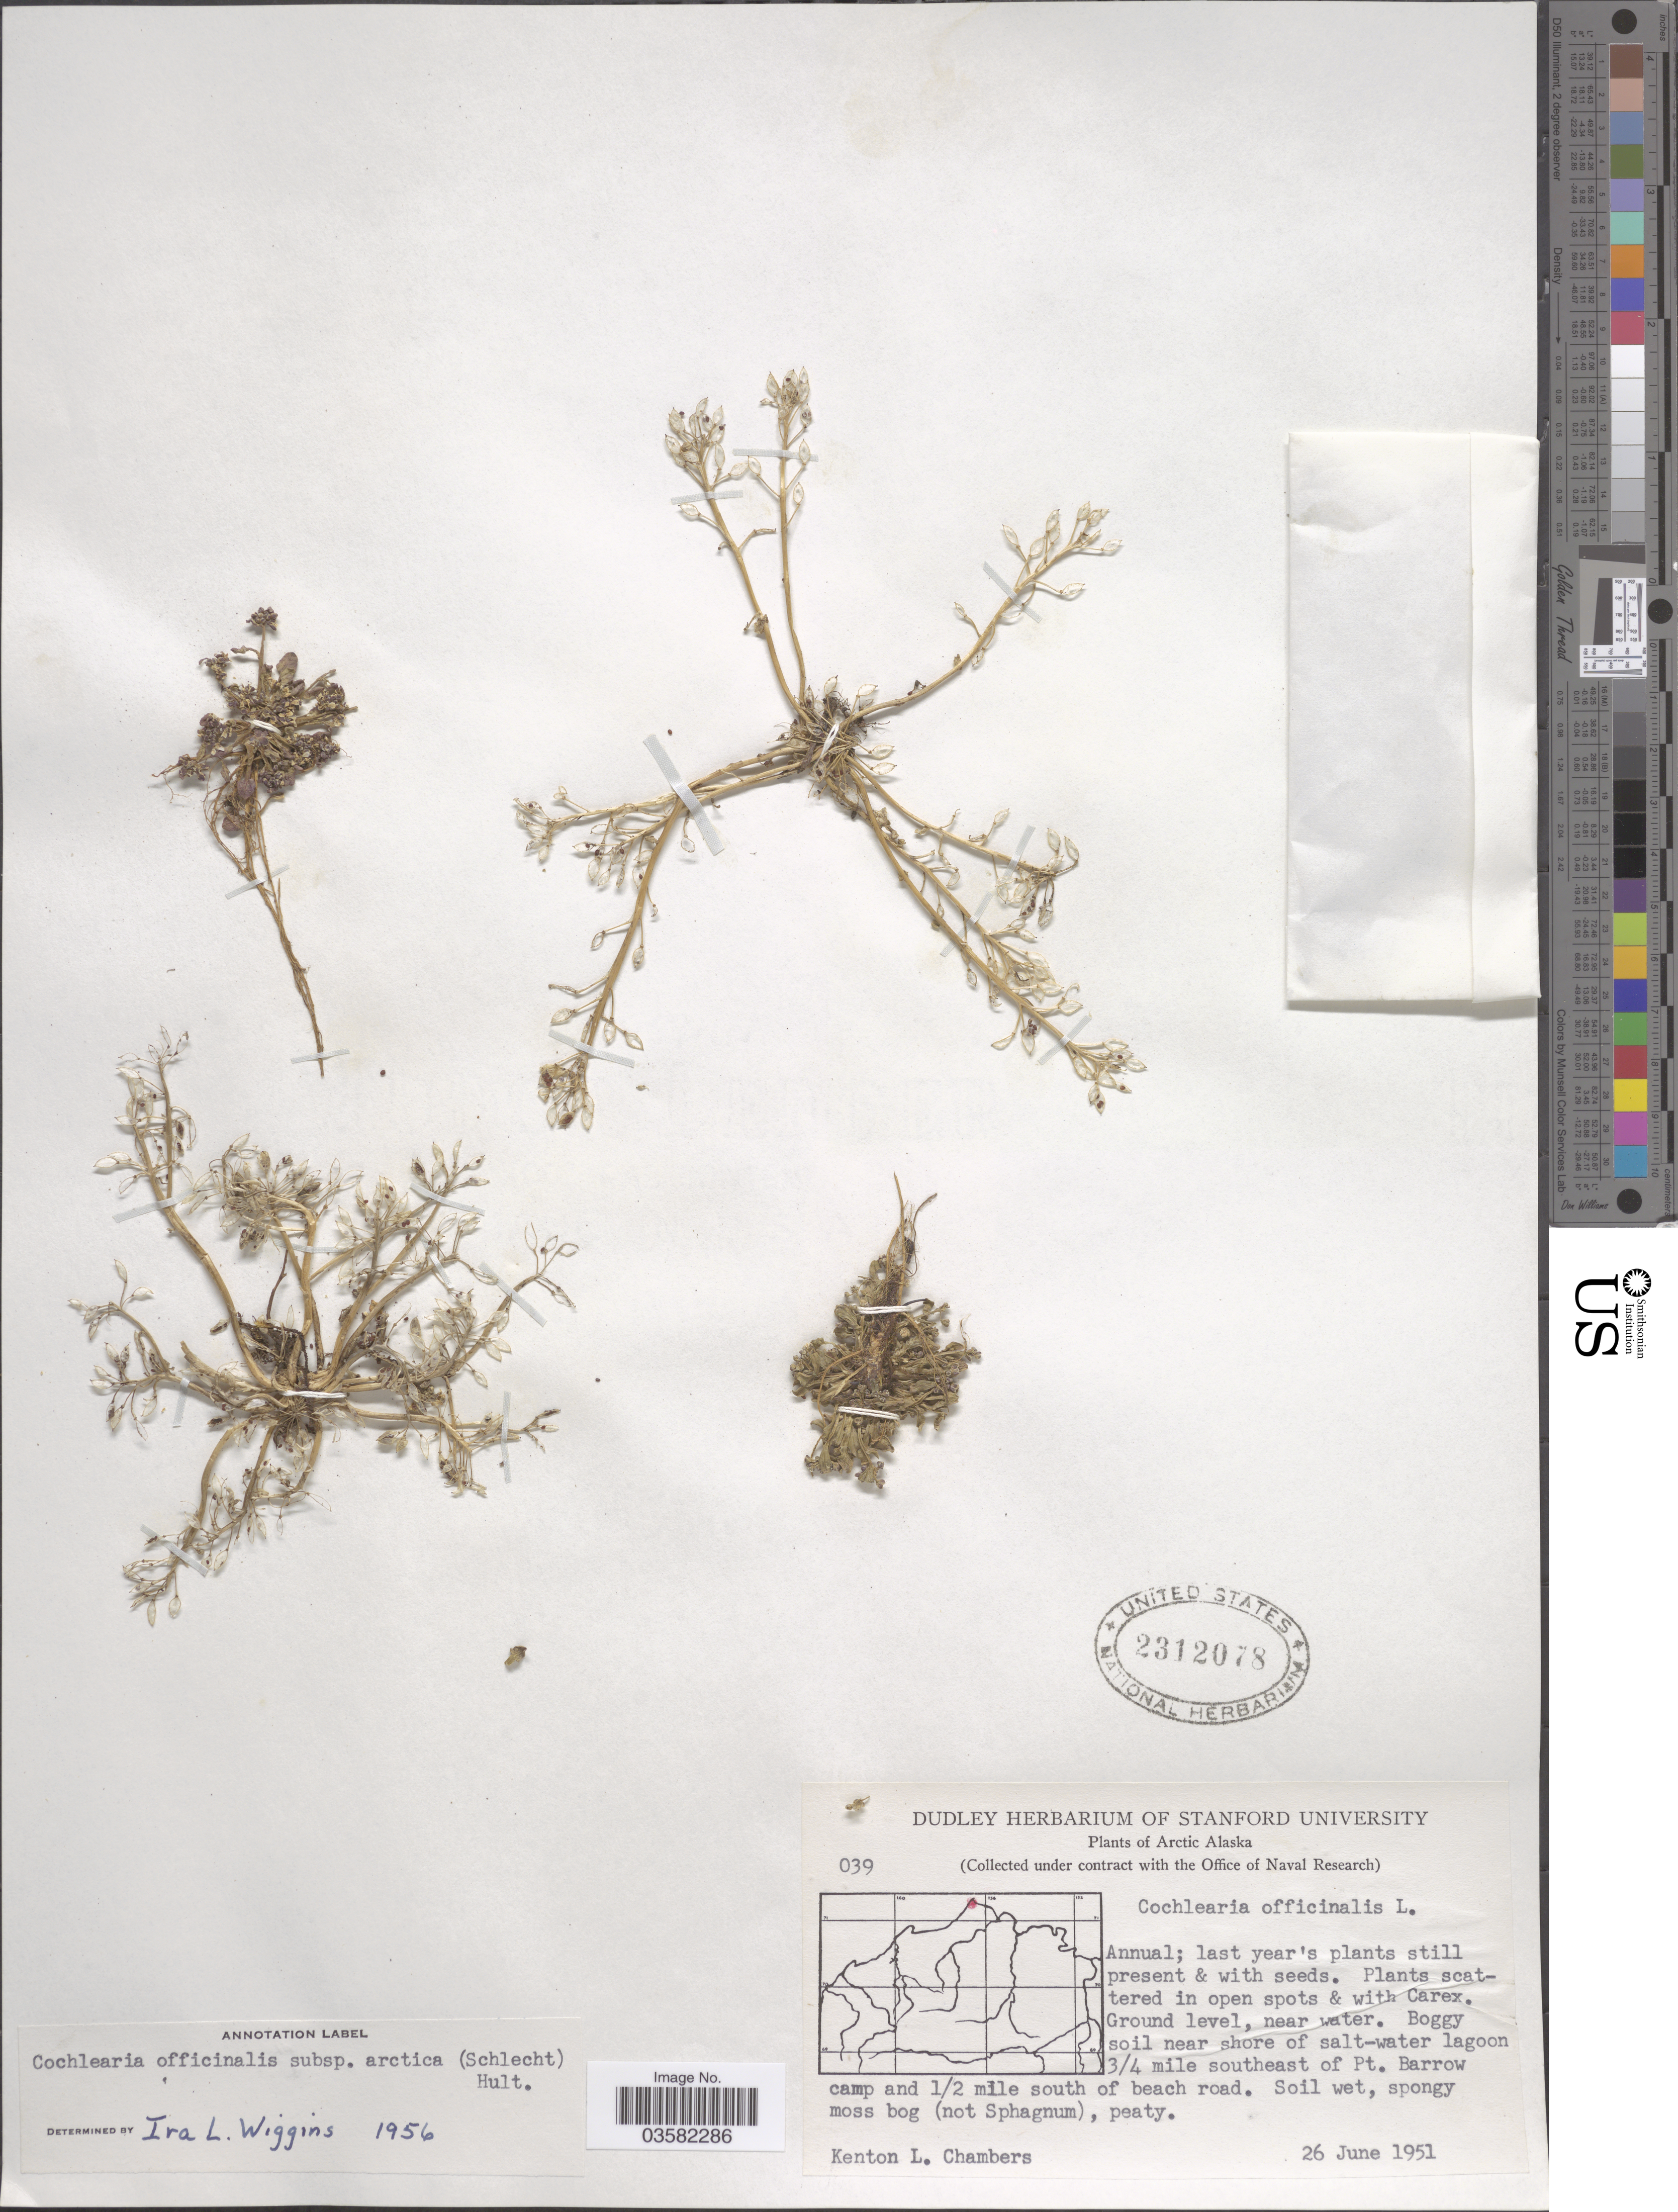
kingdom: Plantae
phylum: Tracheophyta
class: Magnoliopsida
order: Brassicales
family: Brassicaceae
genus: Cochlearia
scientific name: Cochlearia officinalis subsp. arctica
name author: (Schltdl. ex DC.) Hultén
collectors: K. L. Chambers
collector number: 039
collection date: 1951-06-26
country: United States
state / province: Alaska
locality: Arctic Alaska. 3/4 mile southeast of Pt. Barrow camp and ½ mile south of beach road.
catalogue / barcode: US 2312078